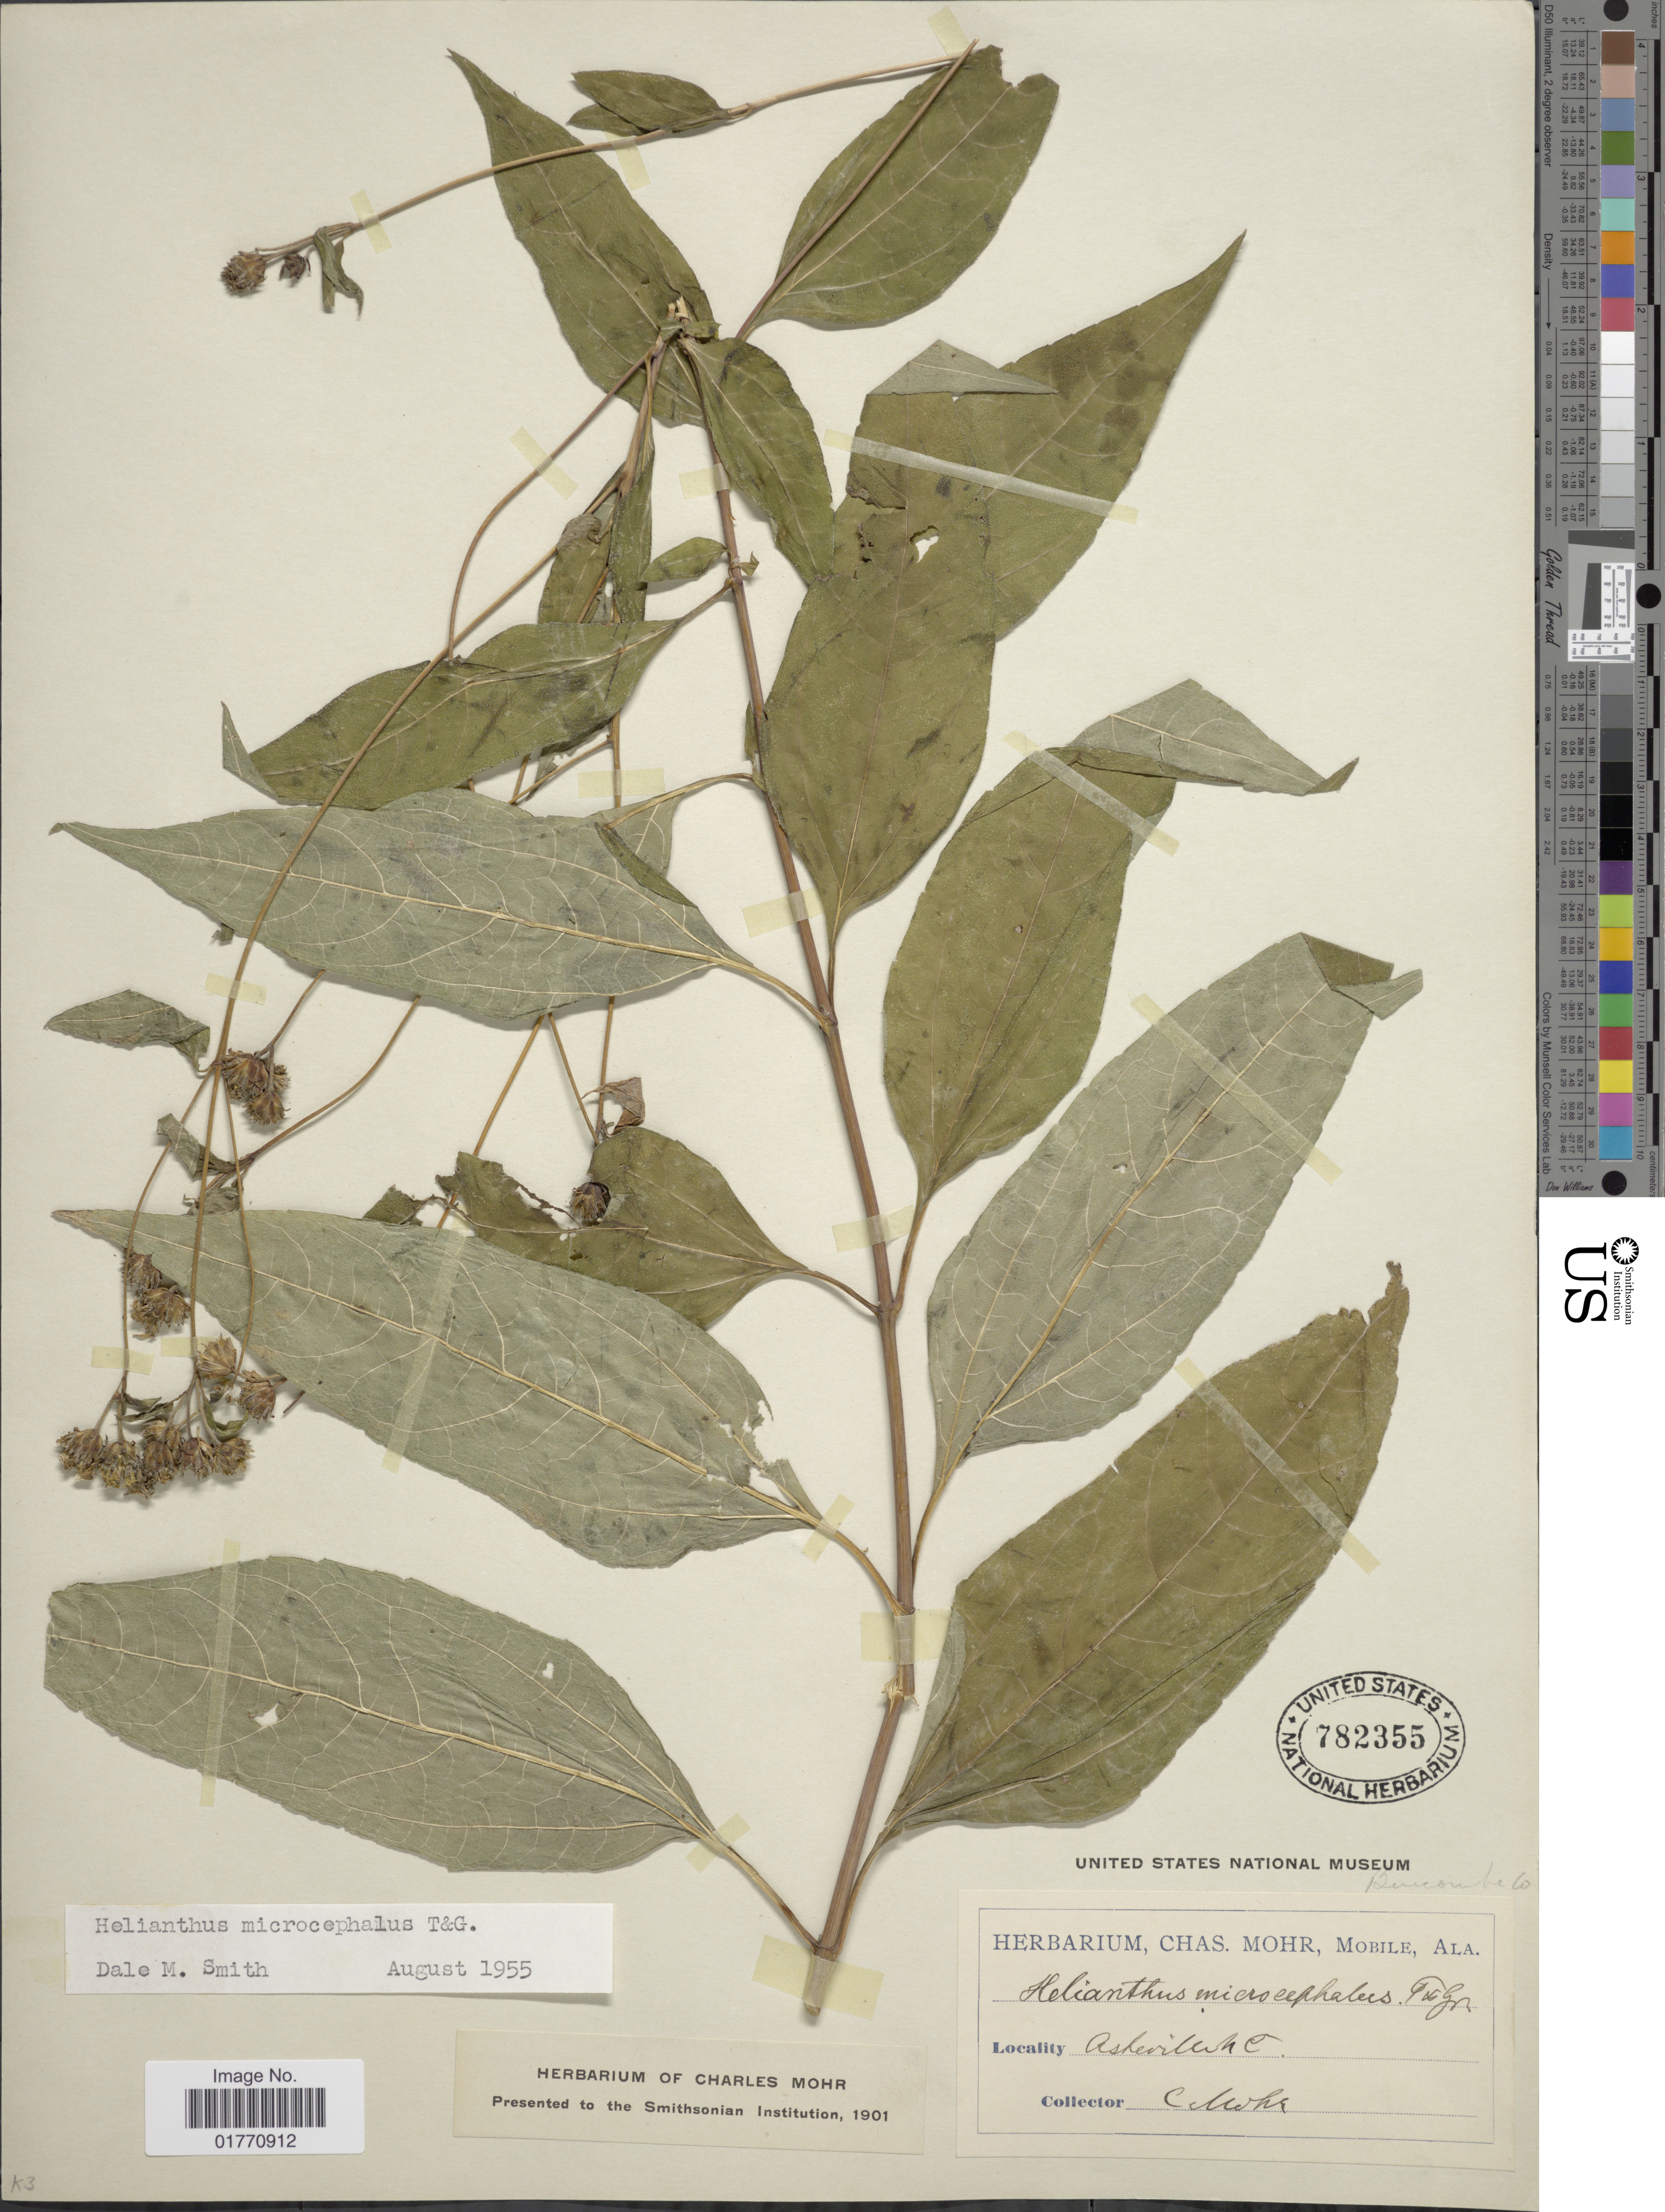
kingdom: Plantae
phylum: Tracheophyta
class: Magnoliopsida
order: Asterales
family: Asteraceae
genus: Helianthus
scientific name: Helianthus microcephalus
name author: Torr. & A. Gray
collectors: Mohr, C. T. (herbarium)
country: United States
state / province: North Carolina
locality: Asheville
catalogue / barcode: US 782355